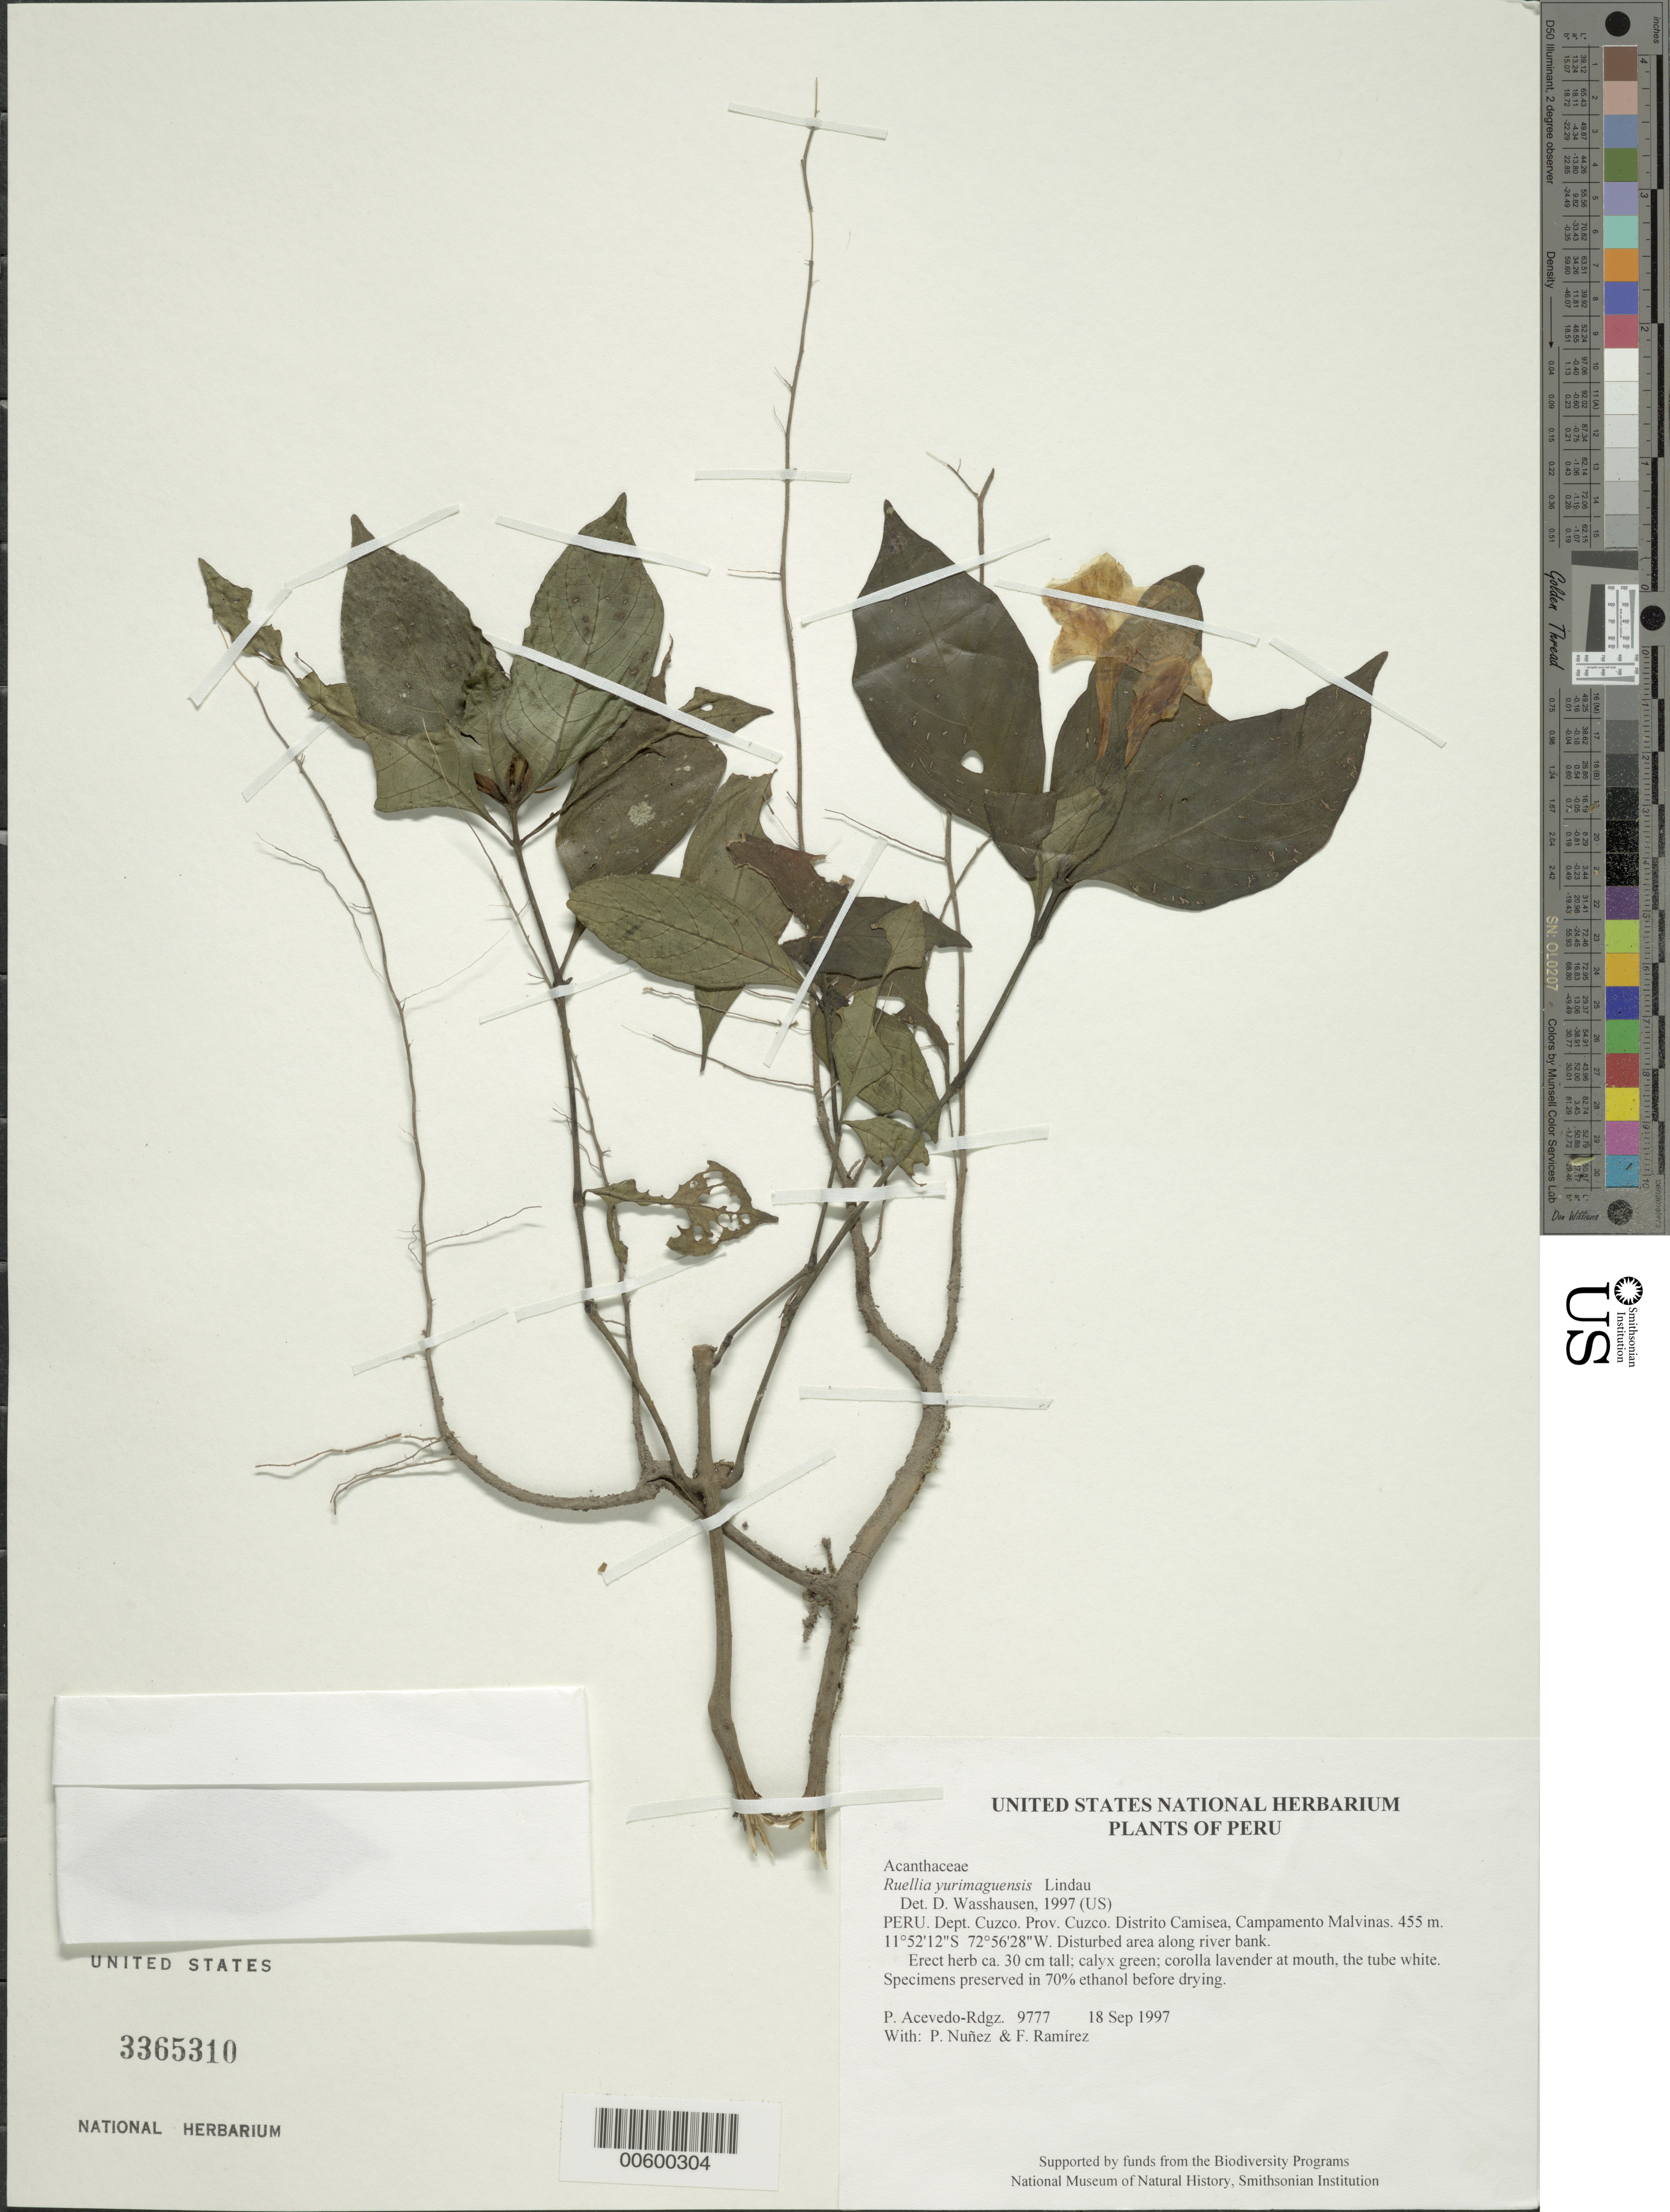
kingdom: Plantae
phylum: Tracheophyta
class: Magnoliopsida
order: Lamiales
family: Acanthaceae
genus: Ruellia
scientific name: Ruellia yurimaguensis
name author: Lindau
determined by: Wasshausen, Dieter C., (BOT), Smithsonian Institution - National Museum of Natural History (UNITED STATES)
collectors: P. Acevedo-Rodr., P. Nuñez V. & F. Ramirez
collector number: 9777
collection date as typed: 18 Sep 1997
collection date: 1997-09-18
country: Peru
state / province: Cusco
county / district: Cusco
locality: Distrito Camisea, Campamento Malvinas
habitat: Disturbed area along river bank.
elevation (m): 455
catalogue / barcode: US 3365310